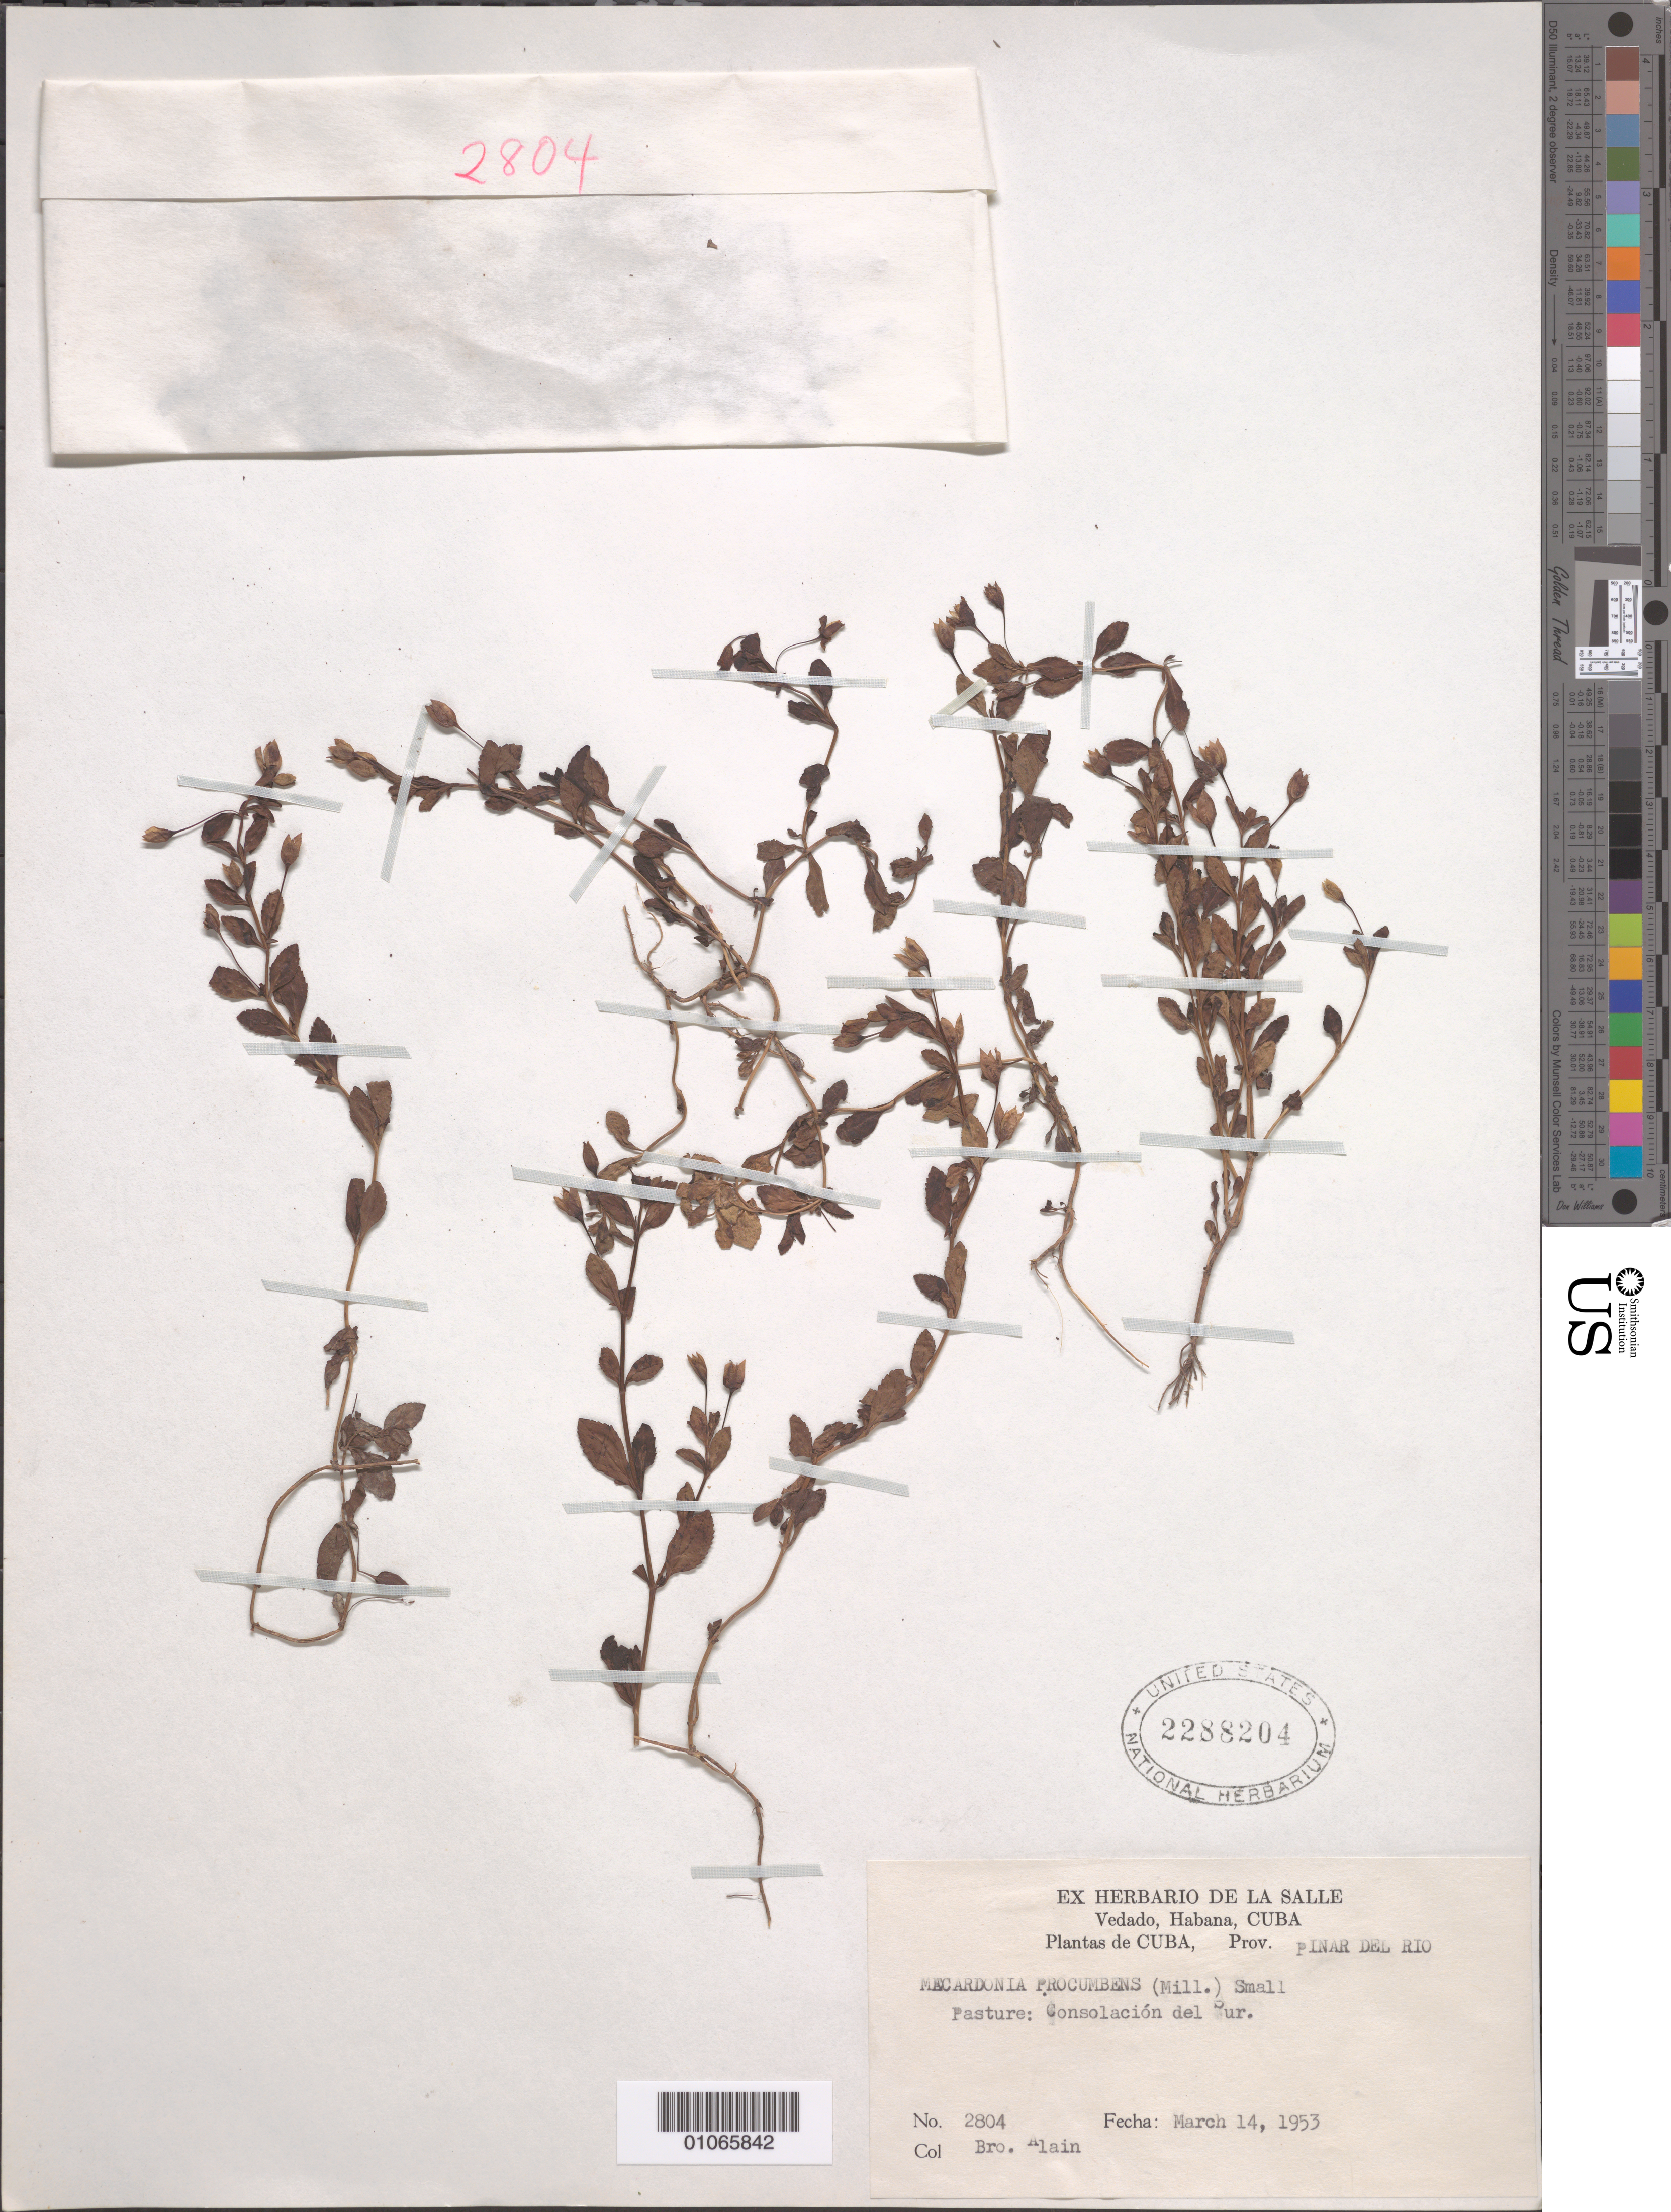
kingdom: Plantae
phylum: Tracheophyta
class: Magnoliopsida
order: Lamiales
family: Plantaginaceae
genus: Mecardonia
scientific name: Mecardonia procumbens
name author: (Mill.) Small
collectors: A. H. Liogier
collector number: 2804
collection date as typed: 14 Mar 1953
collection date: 1953-03-14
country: Cuba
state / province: Pinar del Rio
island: Cuba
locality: Pasture: Consolacion del Sur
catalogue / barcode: US 2288204